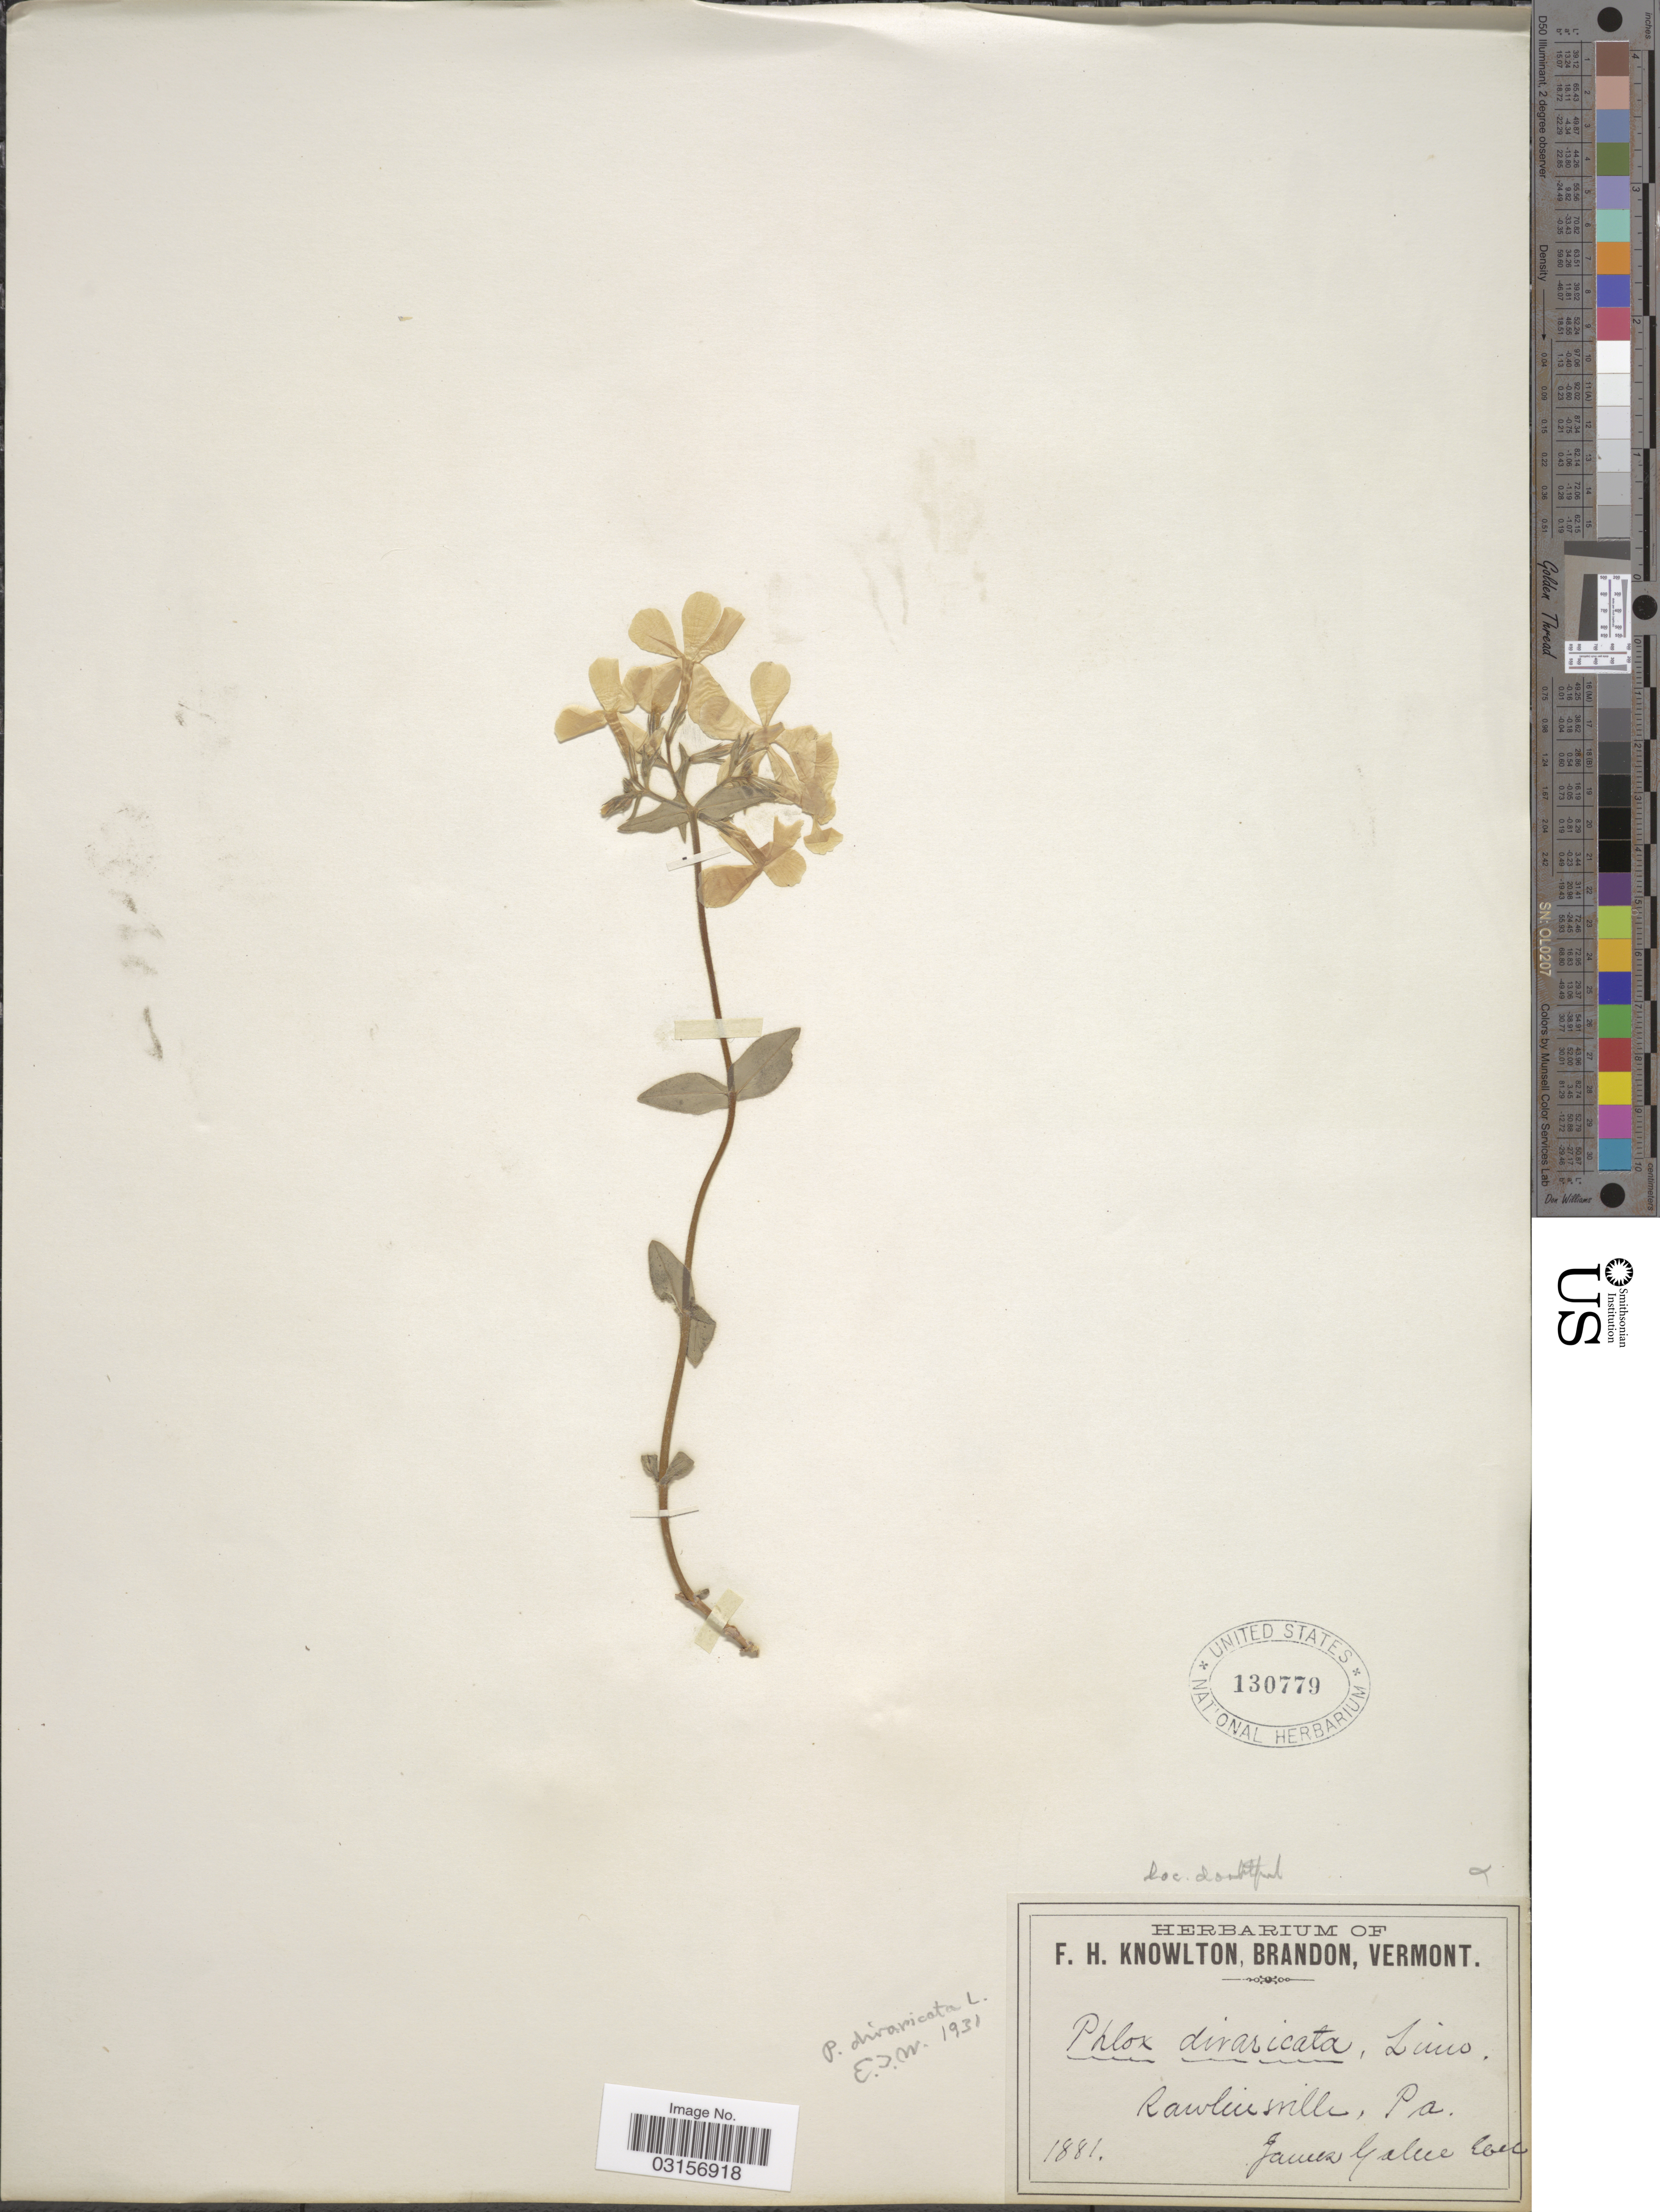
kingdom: Plantae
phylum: Tracheophyta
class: Magnoliopsida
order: Ericales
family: Polemoniaceae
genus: Phlox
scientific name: Phlox divaricata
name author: L.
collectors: J. Galen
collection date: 1881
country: United States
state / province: Pennsylvania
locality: Rawlinsville.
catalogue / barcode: US 130779